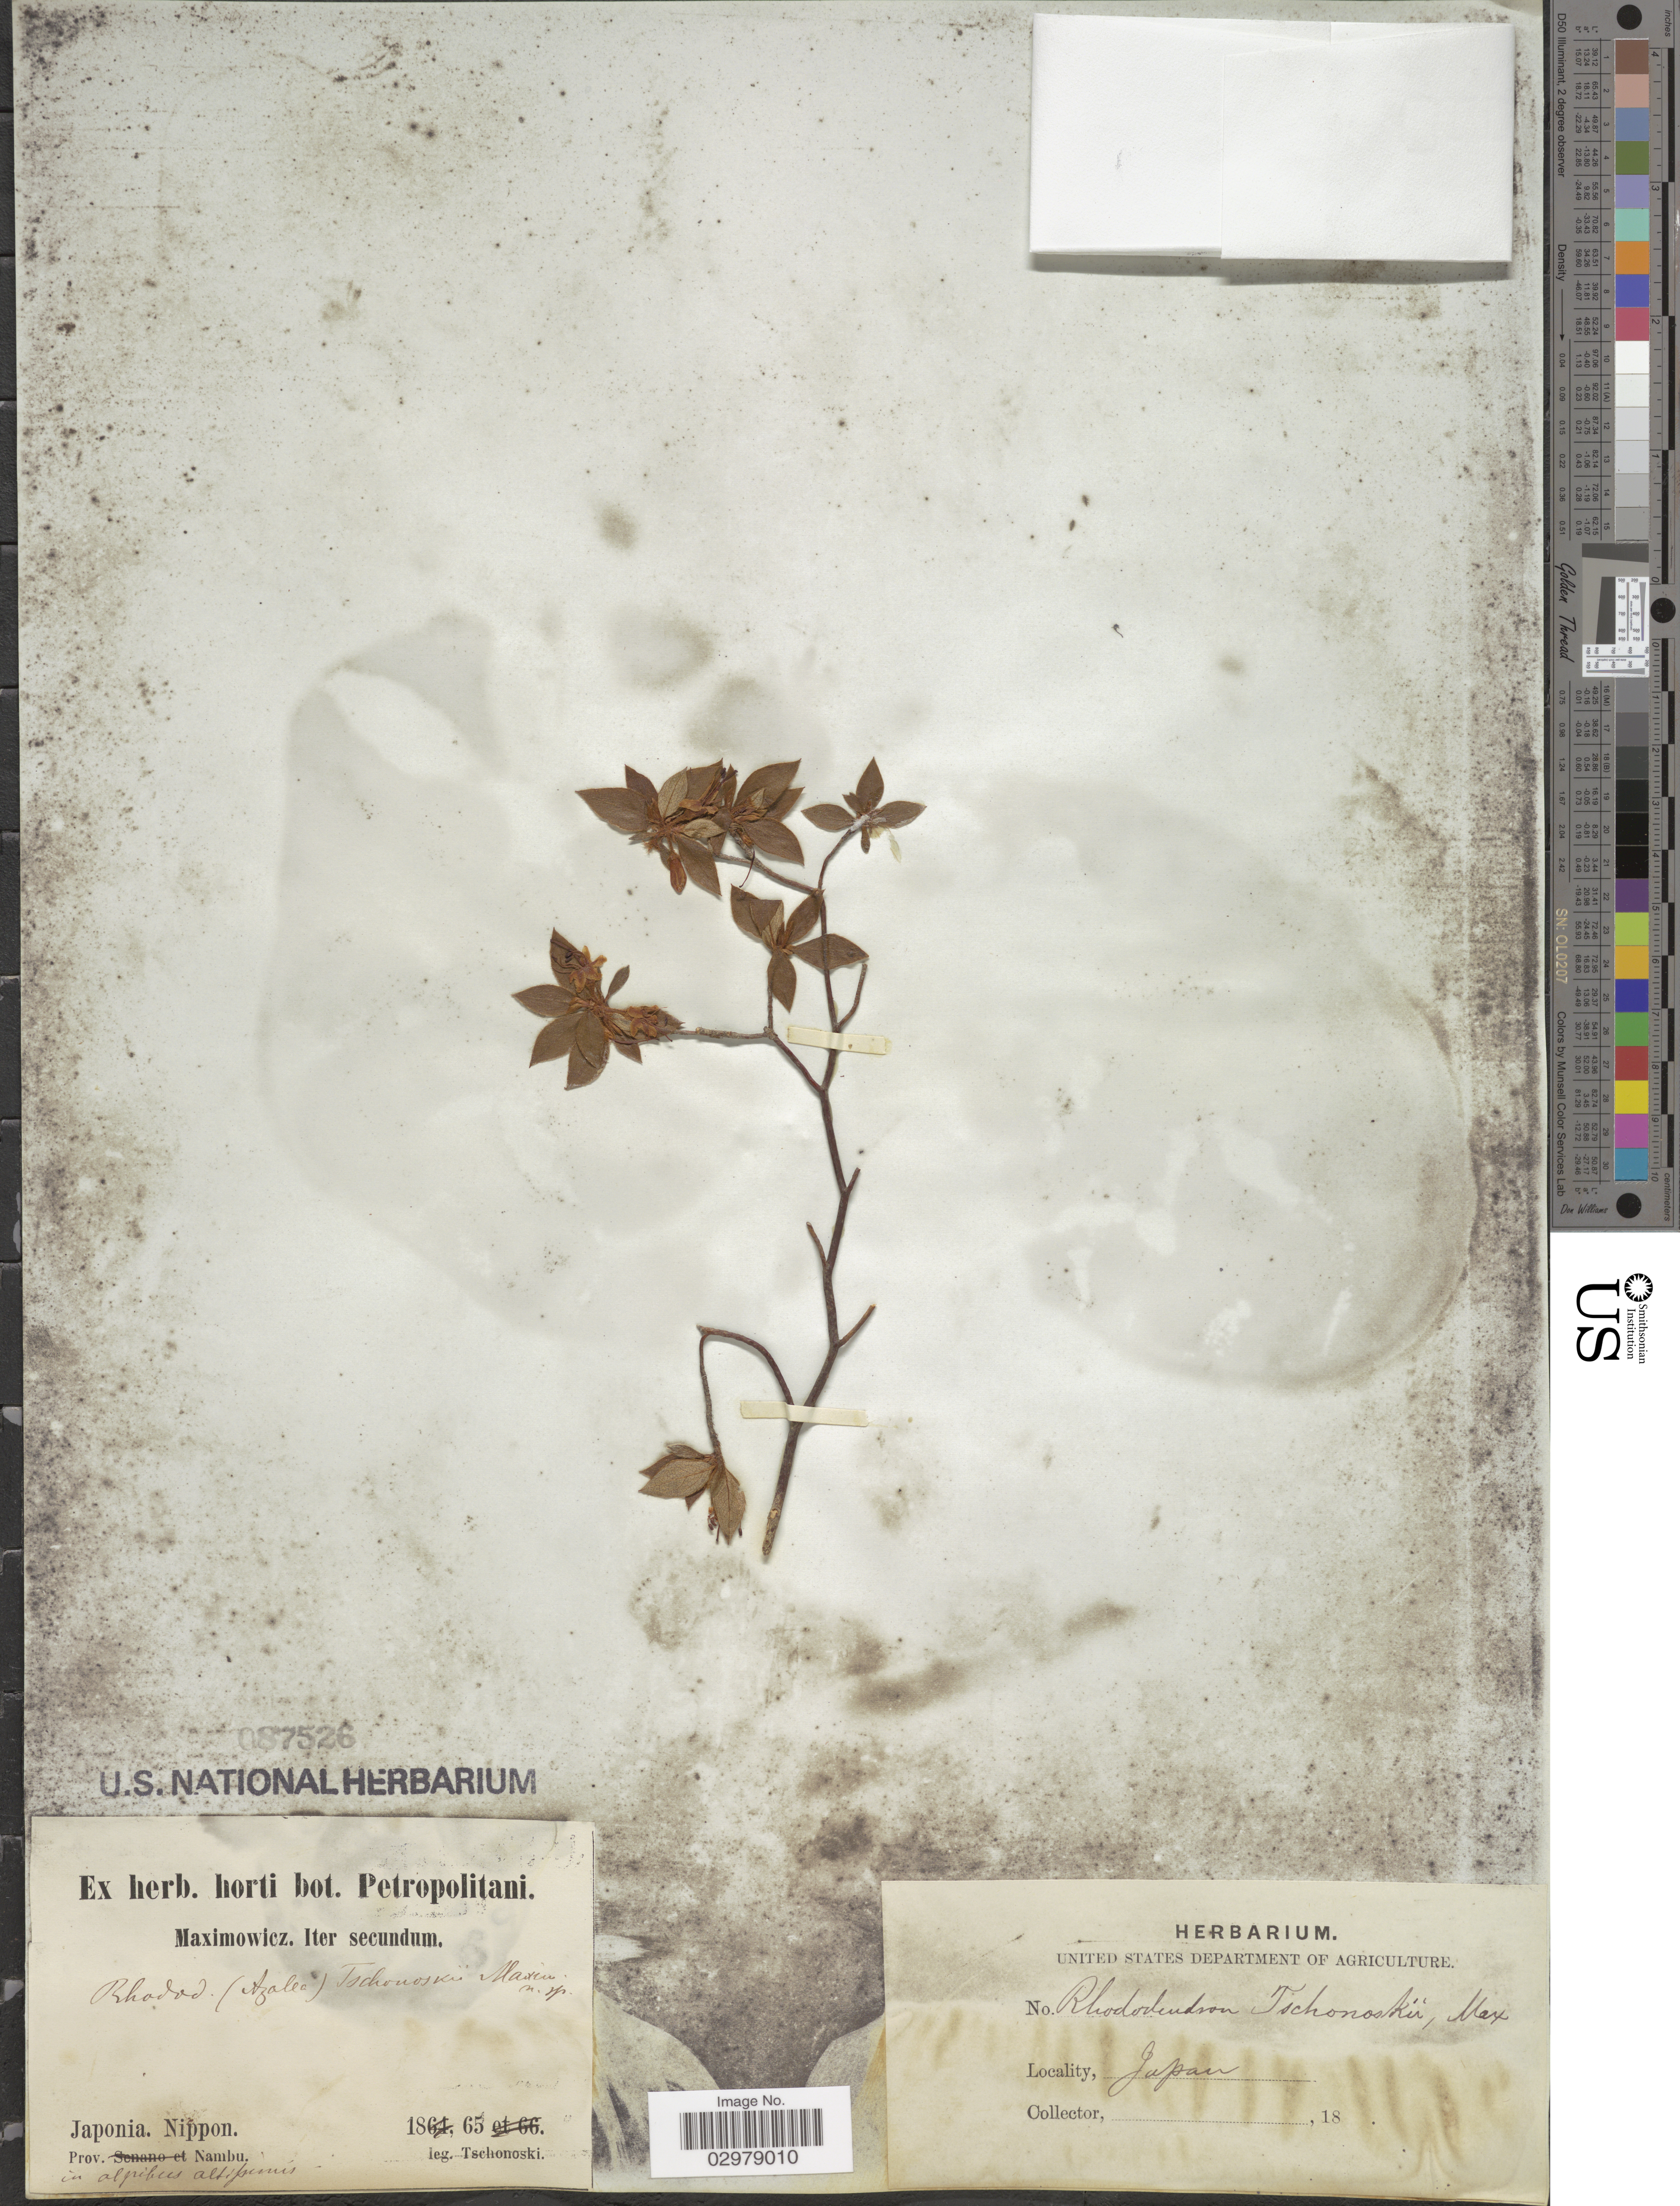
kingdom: Plantae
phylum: Tracheophyta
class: Magnoliopsida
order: Ericales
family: Ericaceae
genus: Rhododendron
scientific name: Rhododendron tschonoskii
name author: Maxim.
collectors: -. Tschonoski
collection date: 1865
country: Japan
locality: Nippon. Prov. Nambu in alpibus alti [illegible text].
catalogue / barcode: US 87526